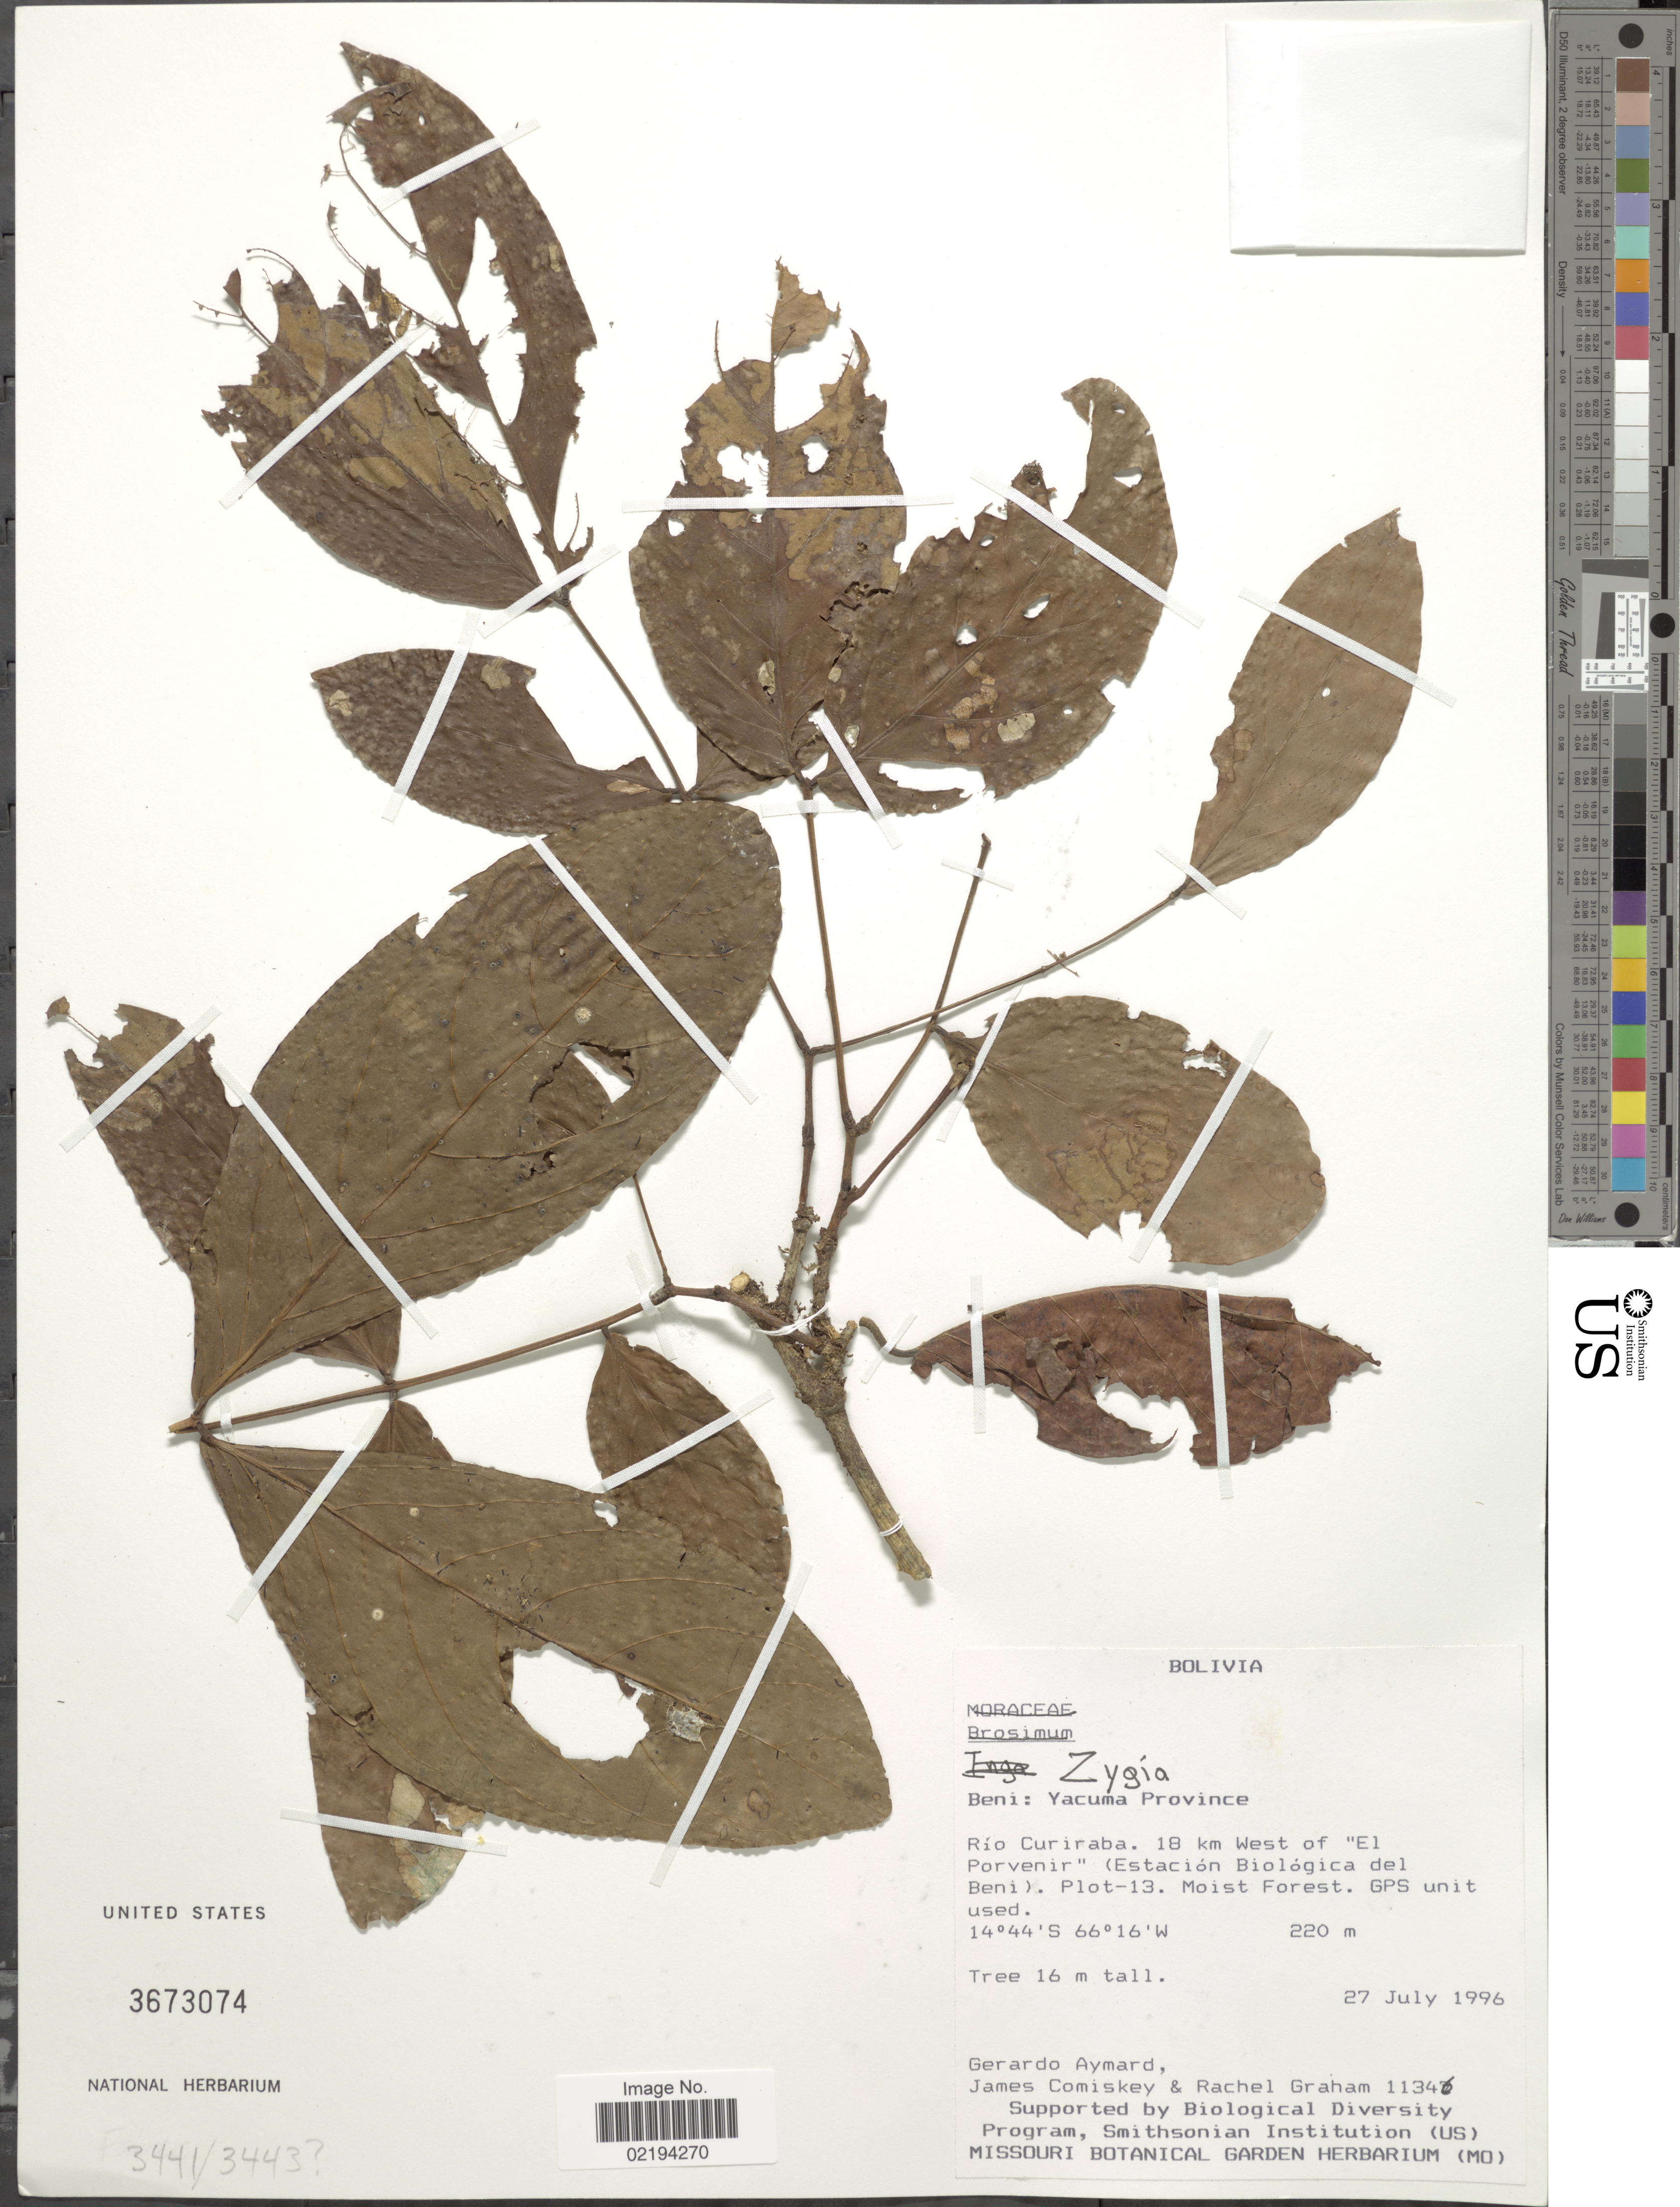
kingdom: Plantae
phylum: Tracheophyta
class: Magnoliopsida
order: Fabales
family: Fabaceae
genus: Zygia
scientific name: Zygia sp.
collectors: G. A. Aymard, J. A. Comiskey & R. Graham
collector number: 11346*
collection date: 1996-07-27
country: Bolivia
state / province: Beni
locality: Yacuma Province, Rio Curiraba, 18 km West of "El Porevenir"(estacion Biologica del Beni), Plot-13.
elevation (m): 220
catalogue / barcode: US 3673074